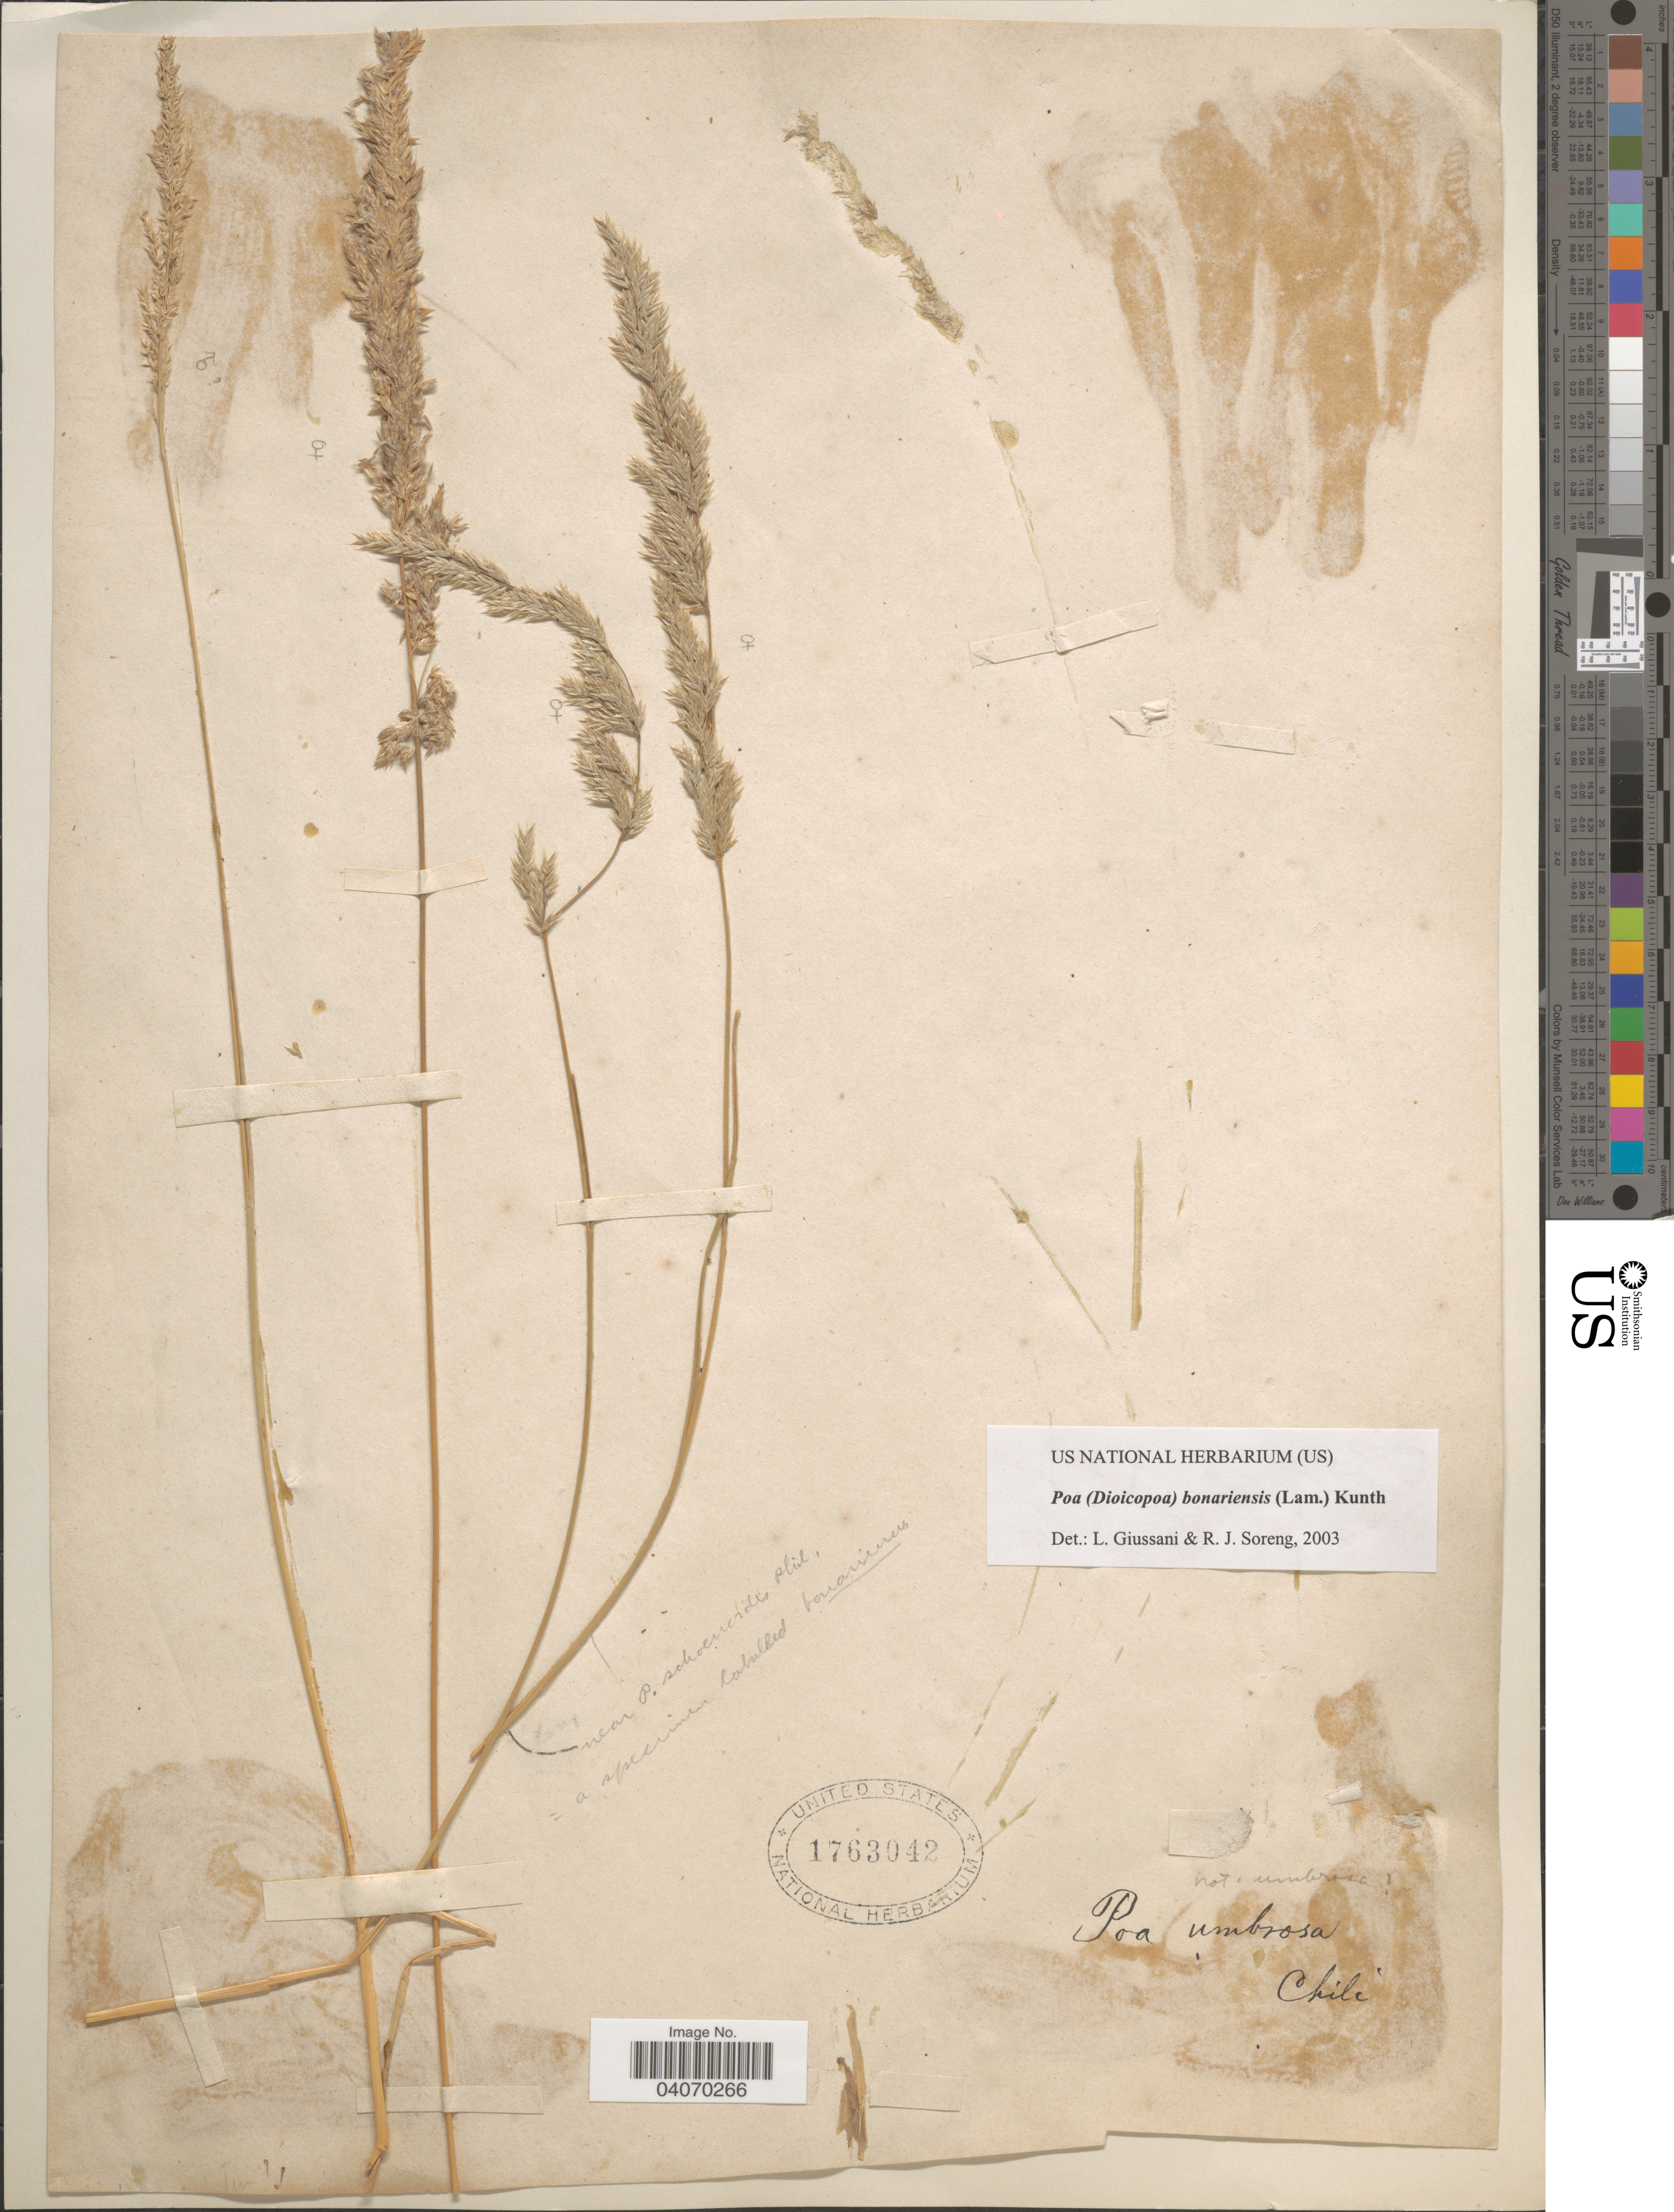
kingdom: Plantae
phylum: Tracheophyta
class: Liliopsida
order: Poales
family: Poaceae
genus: Poa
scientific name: Poa bonariensis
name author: (Lam.) Kunth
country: Chile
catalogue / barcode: US 1763042